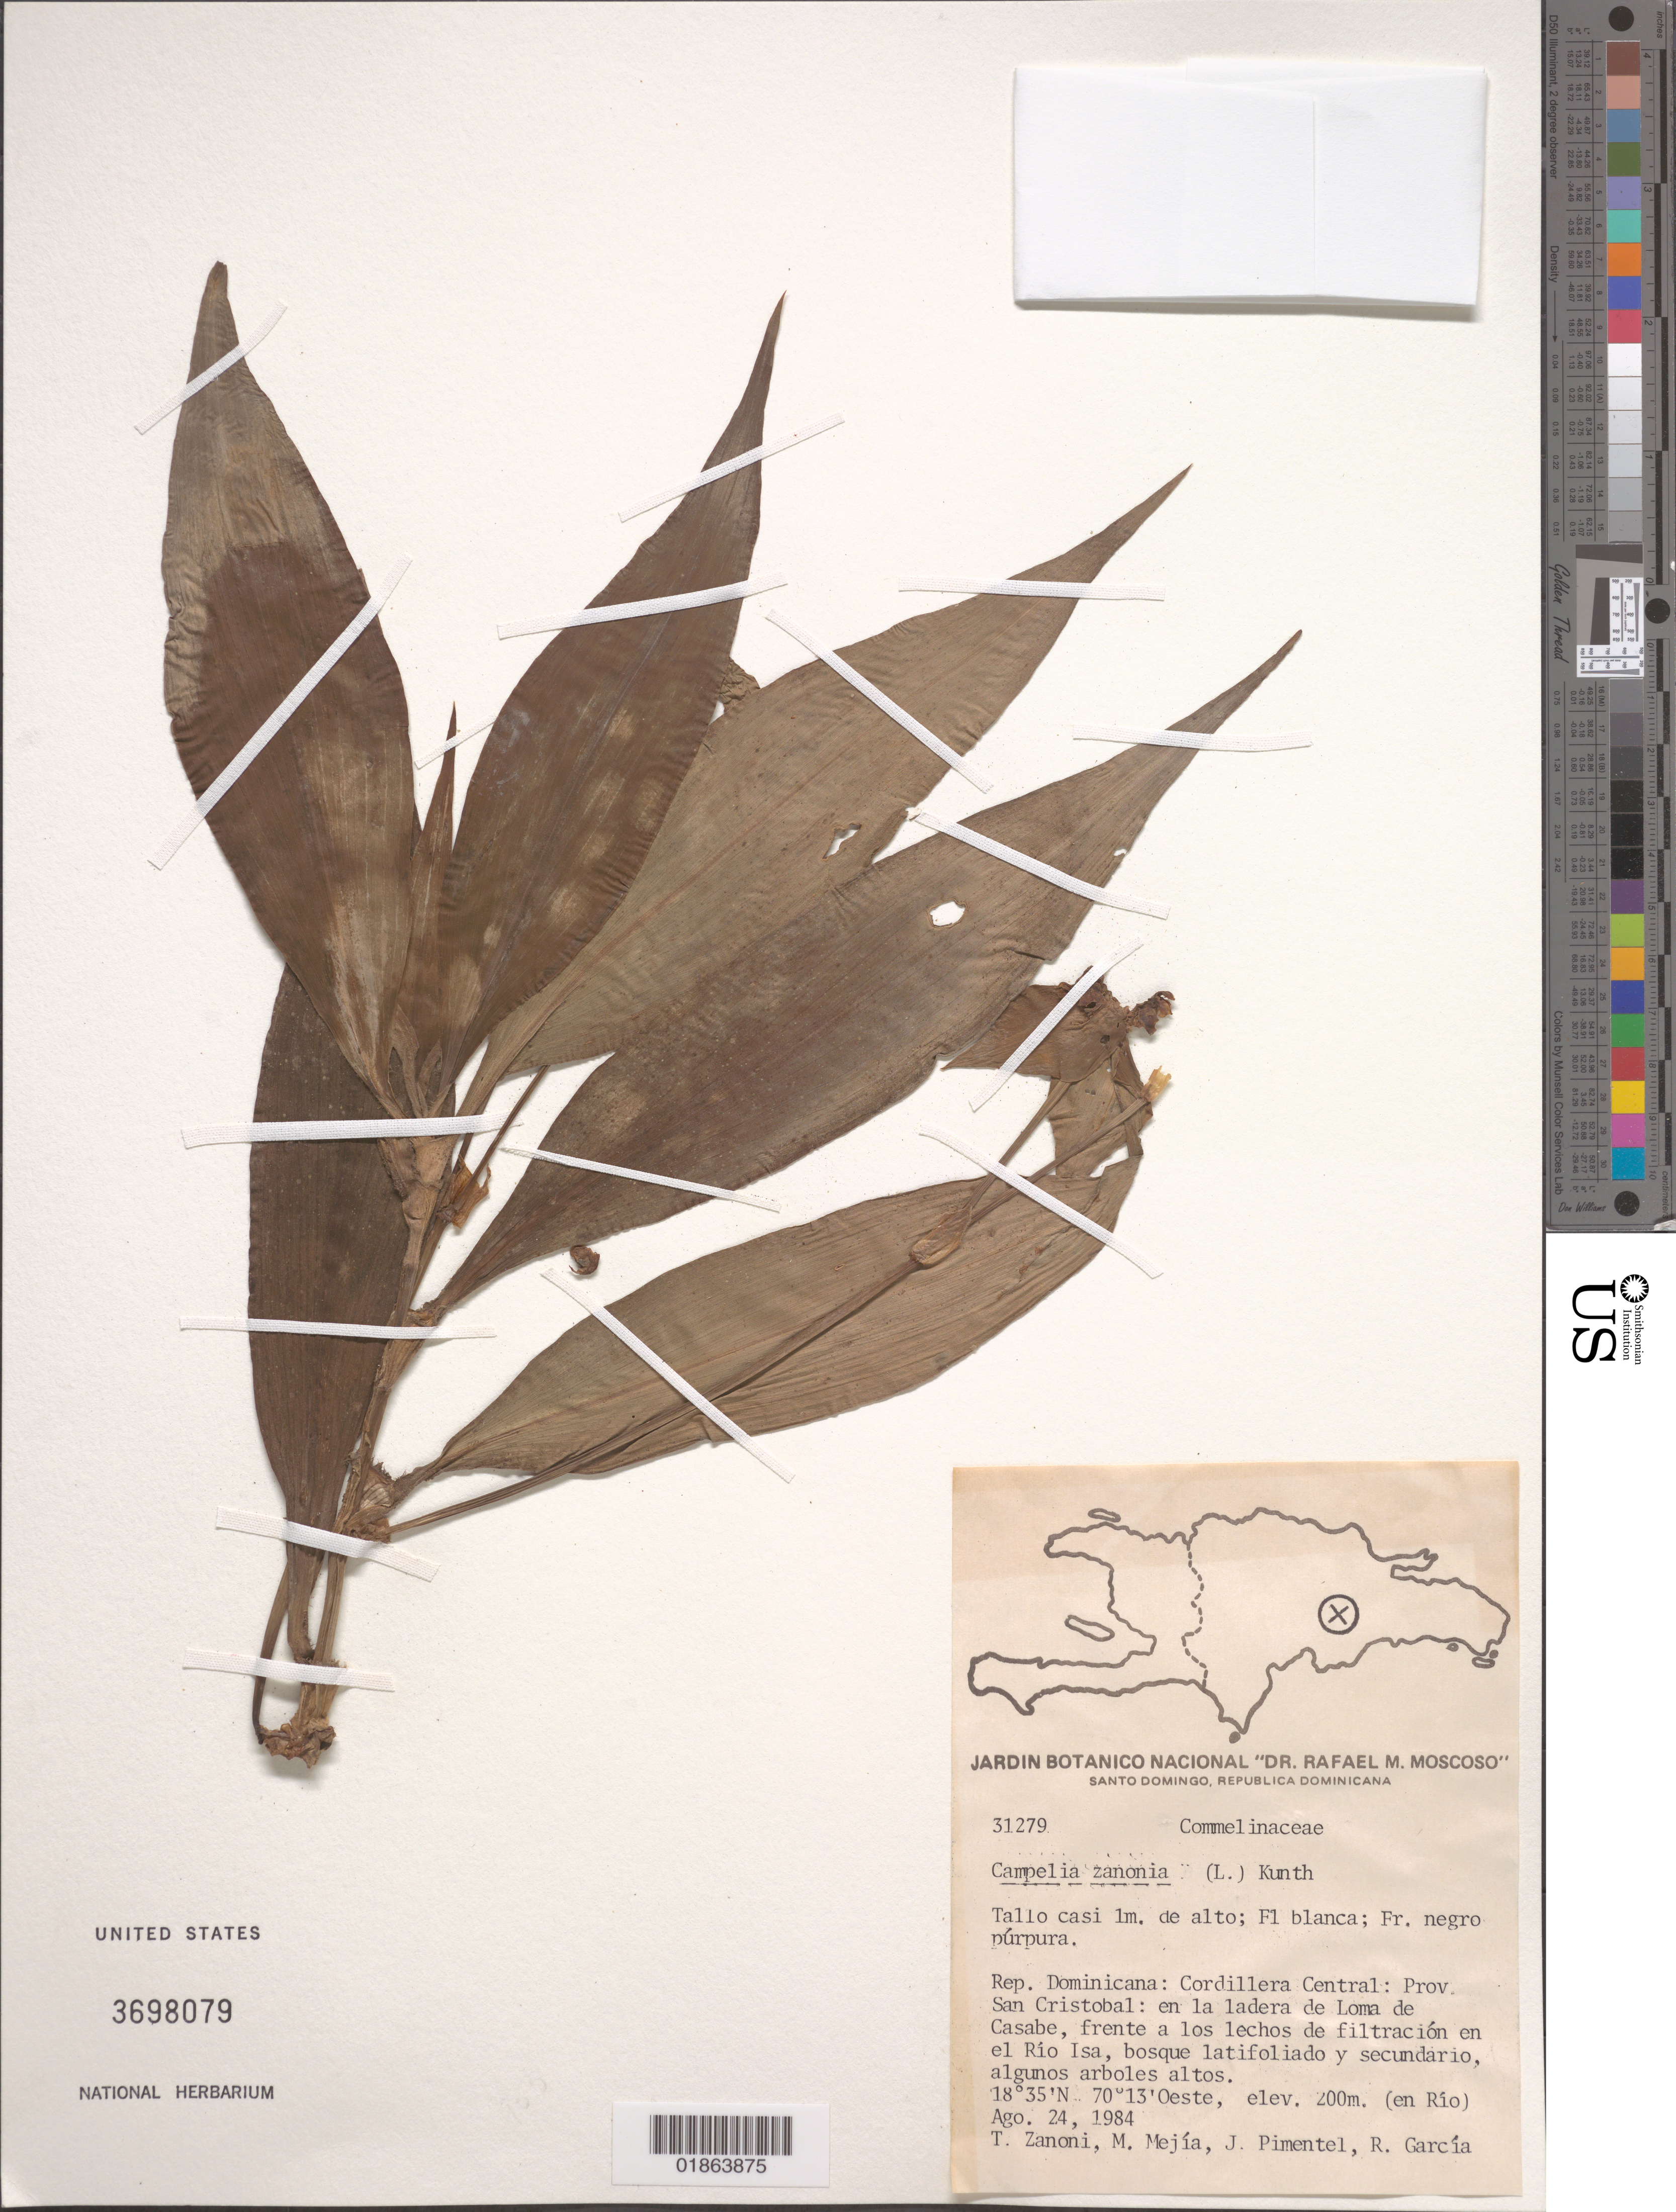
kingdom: Plantae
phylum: Tracheophyta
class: Liliopsida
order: Commelinales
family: Commelinaceae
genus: Tradescantia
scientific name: Tradescantia zanonia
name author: (L.) Sw.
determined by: Nee, M.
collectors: T. A. Zanoni, M. Mejia, J. Pimentel & R. García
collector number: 31279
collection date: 1984-08-24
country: Dominican Republic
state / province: San Cristóbal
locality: Cordillera Central, en la ladera de Loma de Casabe, frente a los lechos de filtración en el Río Isa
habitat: Bosue latifoliado y secundario, algunos arboles altos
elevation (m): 200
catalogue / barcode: US 3698079